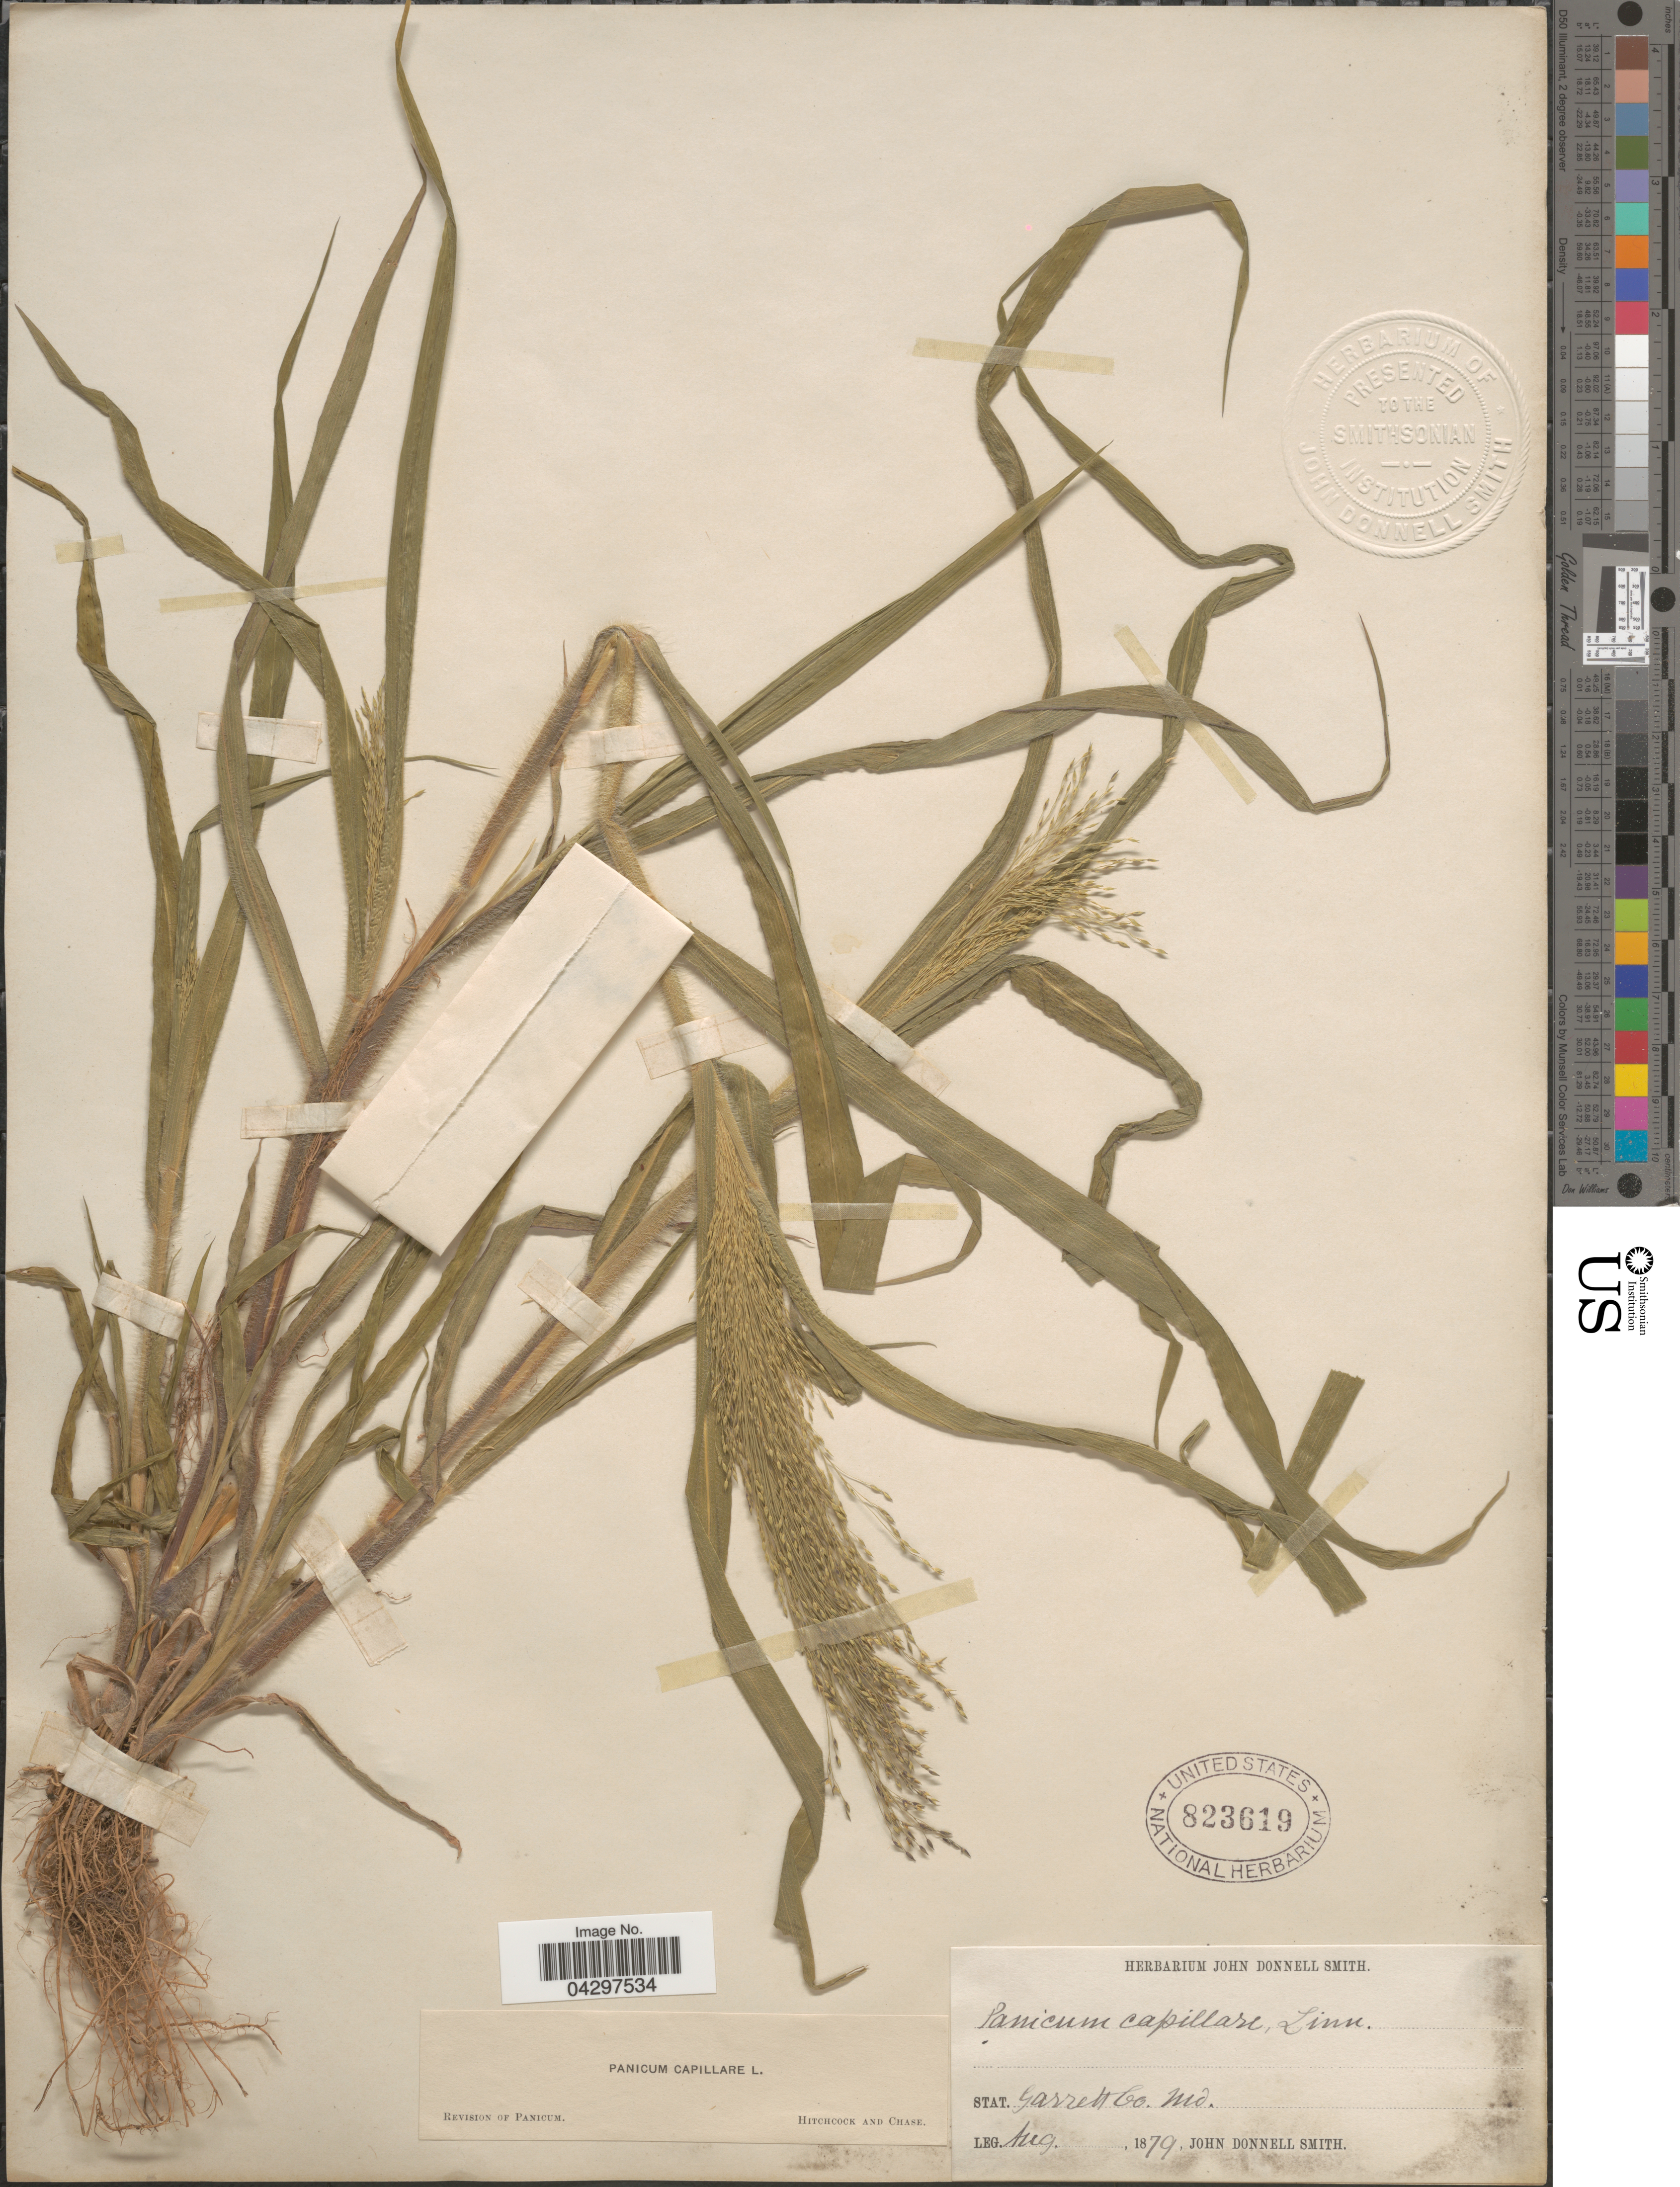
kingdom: Plantae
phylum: Tracheophyta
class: Liliopsida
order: Poales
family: Poaceae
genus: Panicum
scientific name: Panicum capillare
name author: L.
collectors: J. Donnell Smith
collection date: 1879-08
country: United States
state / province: Maryland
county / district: Garrett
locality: Stat. Garrett Co.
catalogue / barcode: US 823619